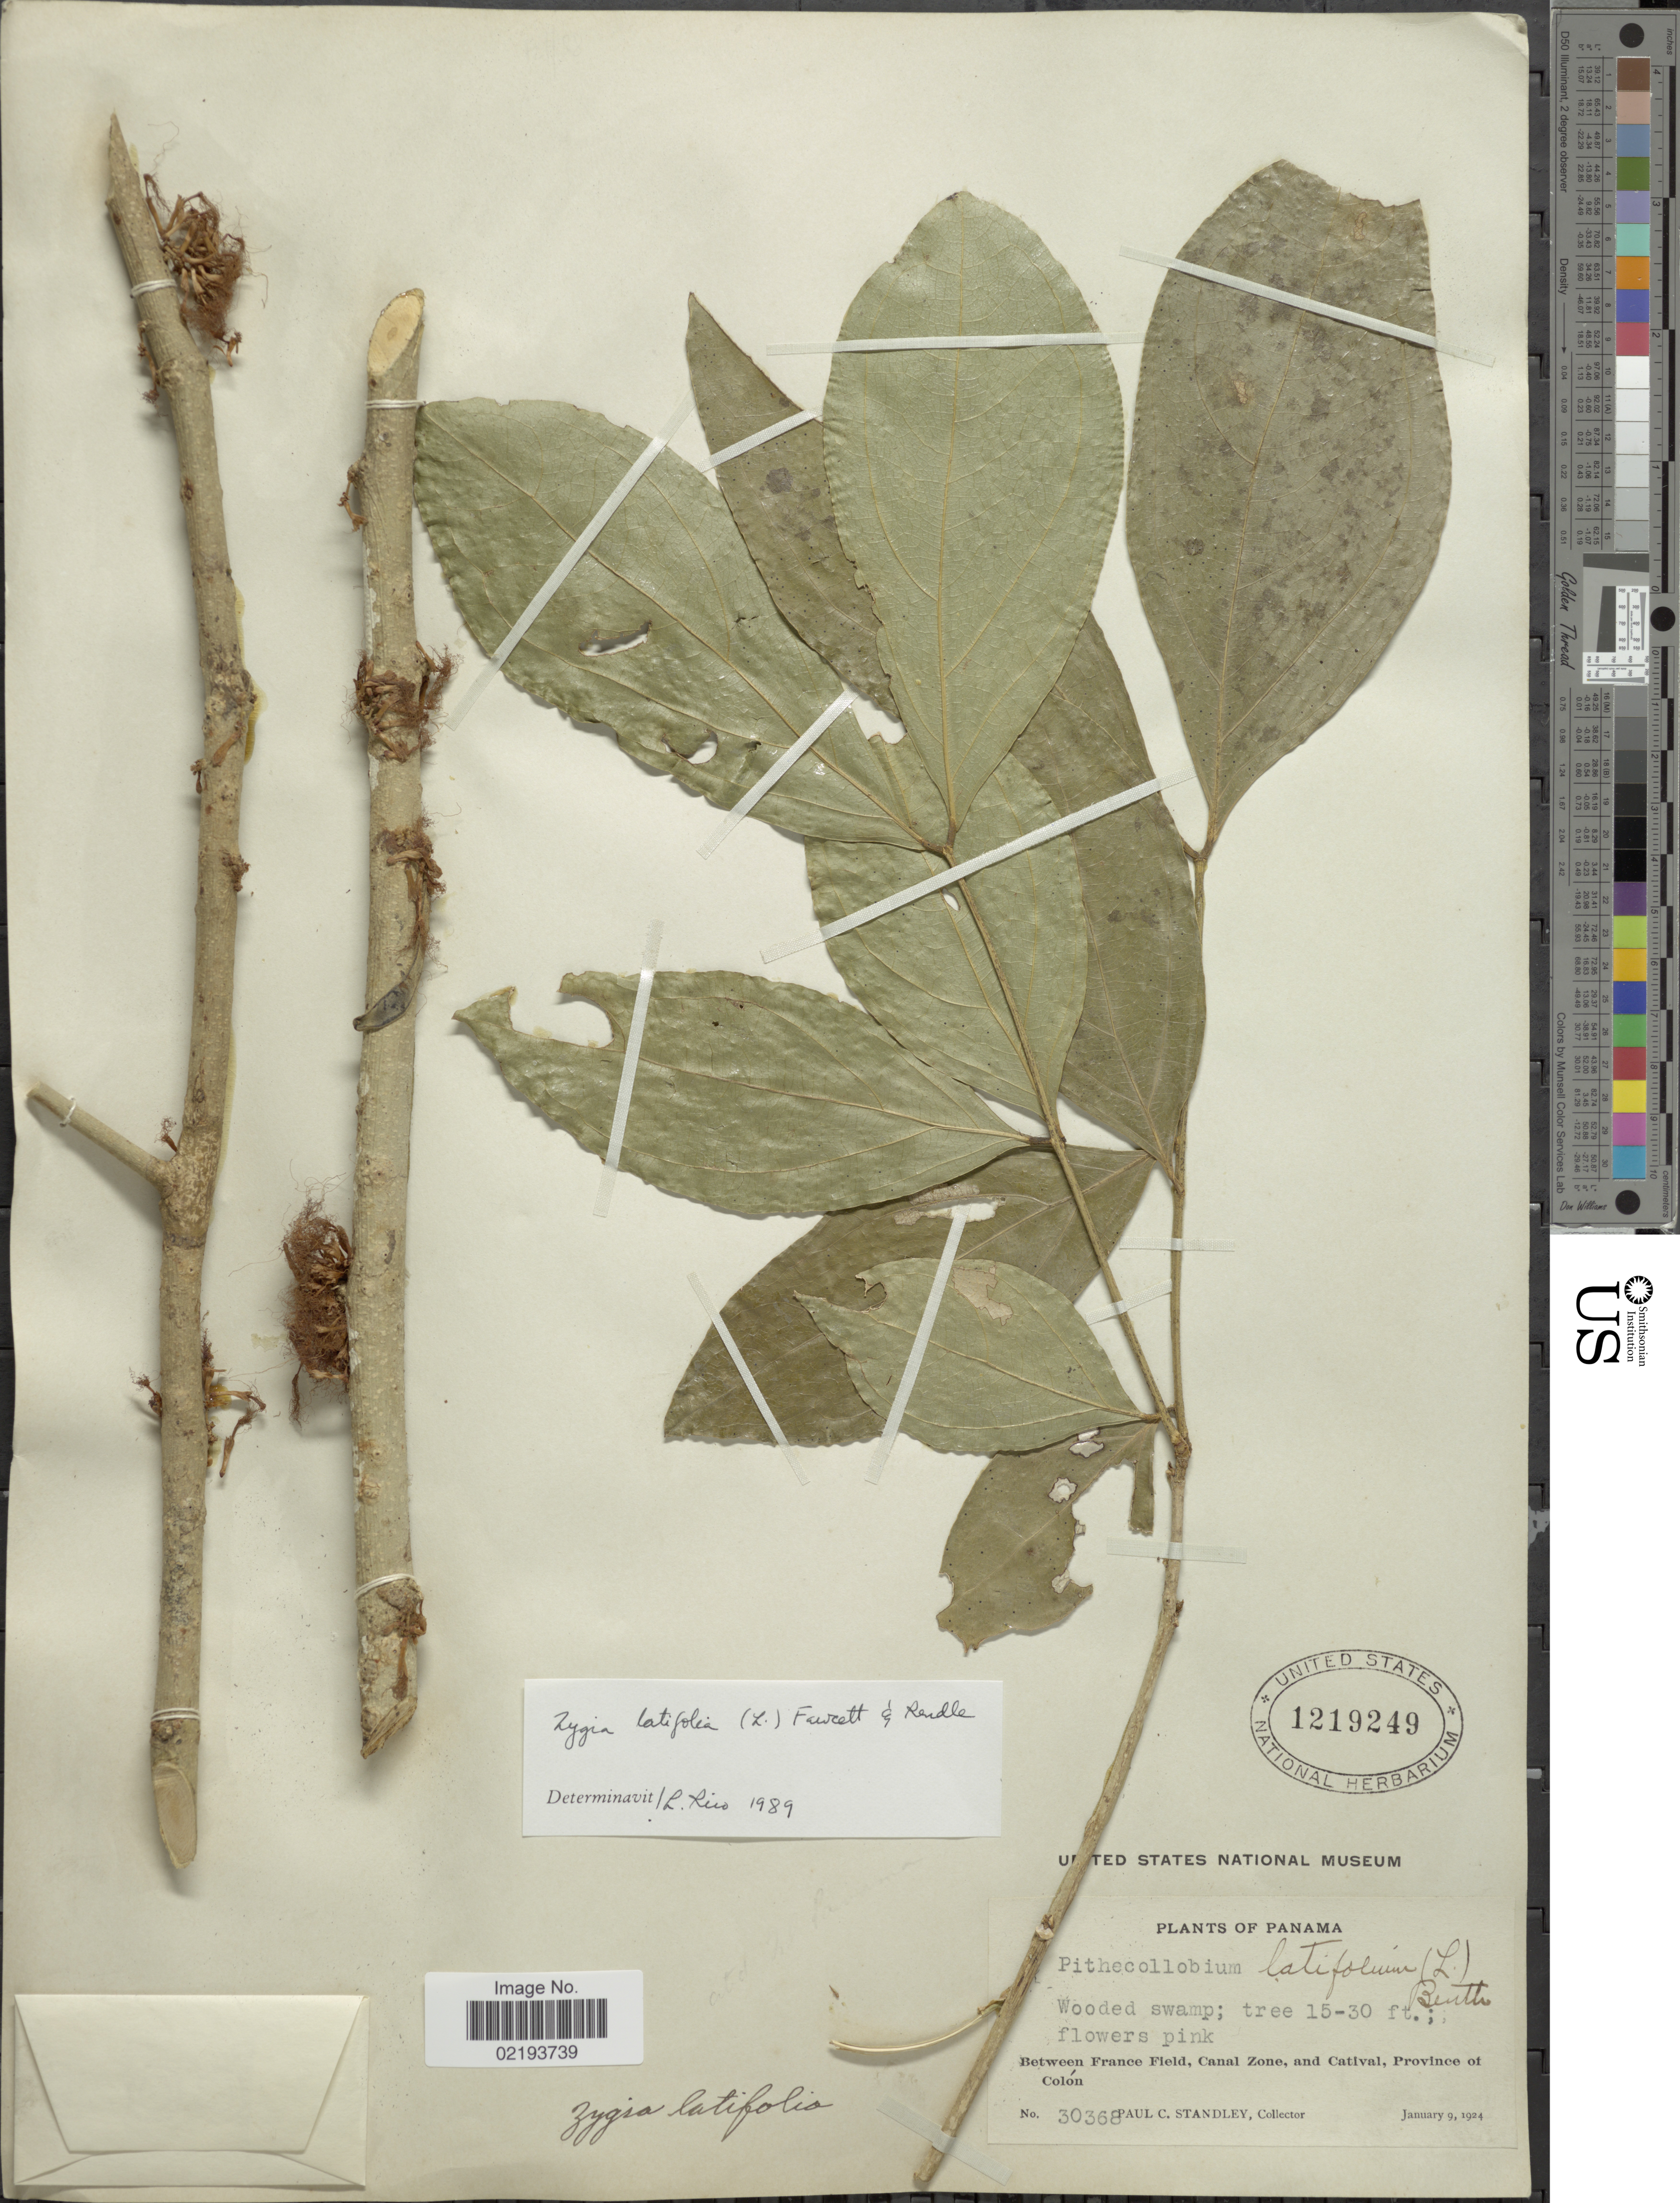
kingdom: Plantae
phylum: Tracheophyta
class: Magnoliopsida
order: Fabales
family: Fabaceae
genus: Zygia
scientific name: Zygia latifolia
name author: (L.) Fawc. & Rendle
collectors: P. C. Standley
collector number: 30368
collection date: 1924-01-09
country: Panama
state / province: Colón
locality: Wooded swamp, Between France Field, Canal Zone, and Catival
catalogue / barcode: US 1219249